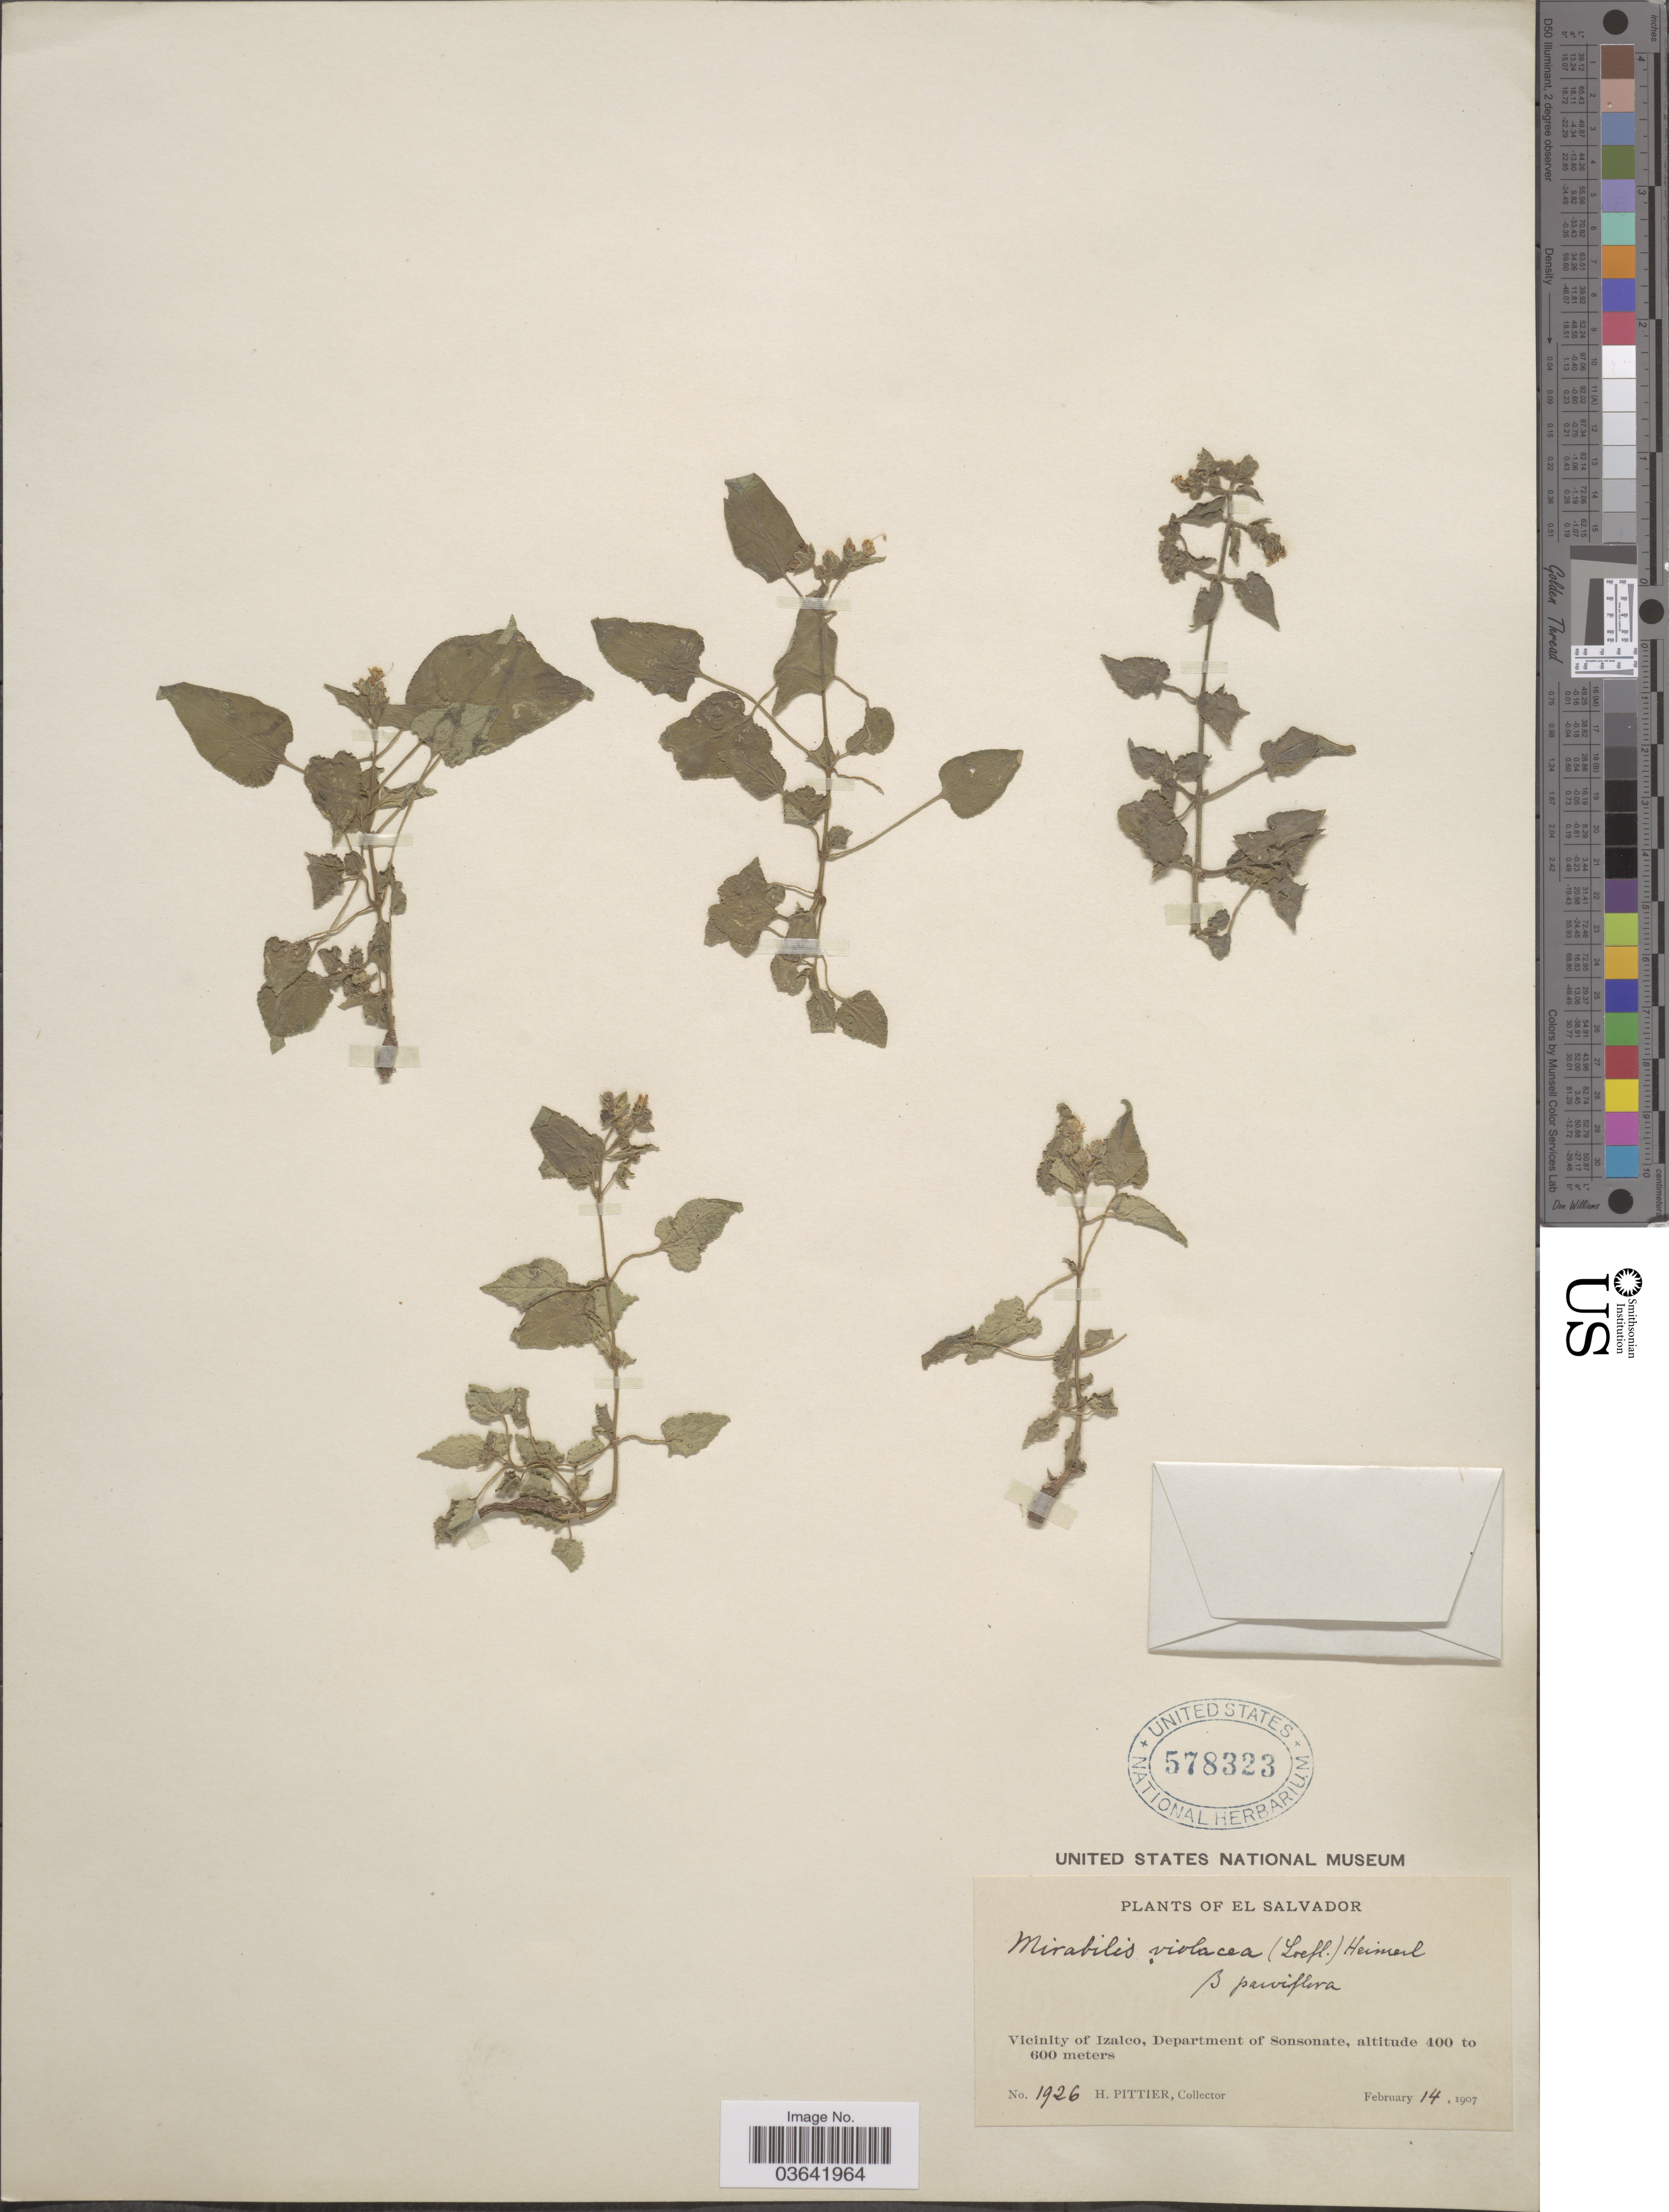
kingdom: Plantae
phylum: Tracheophyta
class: Magnoliopsida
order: Caryophyllales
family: Nyctaginaceae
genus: Mirabilis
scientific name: Mirabilis violacea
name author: (L.) Heimerl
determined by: Strong, Mark T., (BOT), Smithsonian Institution - National Museum of Natural History (UNITED STATES)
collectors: H. F. Pittier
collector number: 1926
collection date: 1907-02-14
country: El Salvador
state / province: Sonsonate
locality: Vicinity of Izalco, Department of Sonsonate.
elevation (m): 400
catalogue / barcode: US 578323